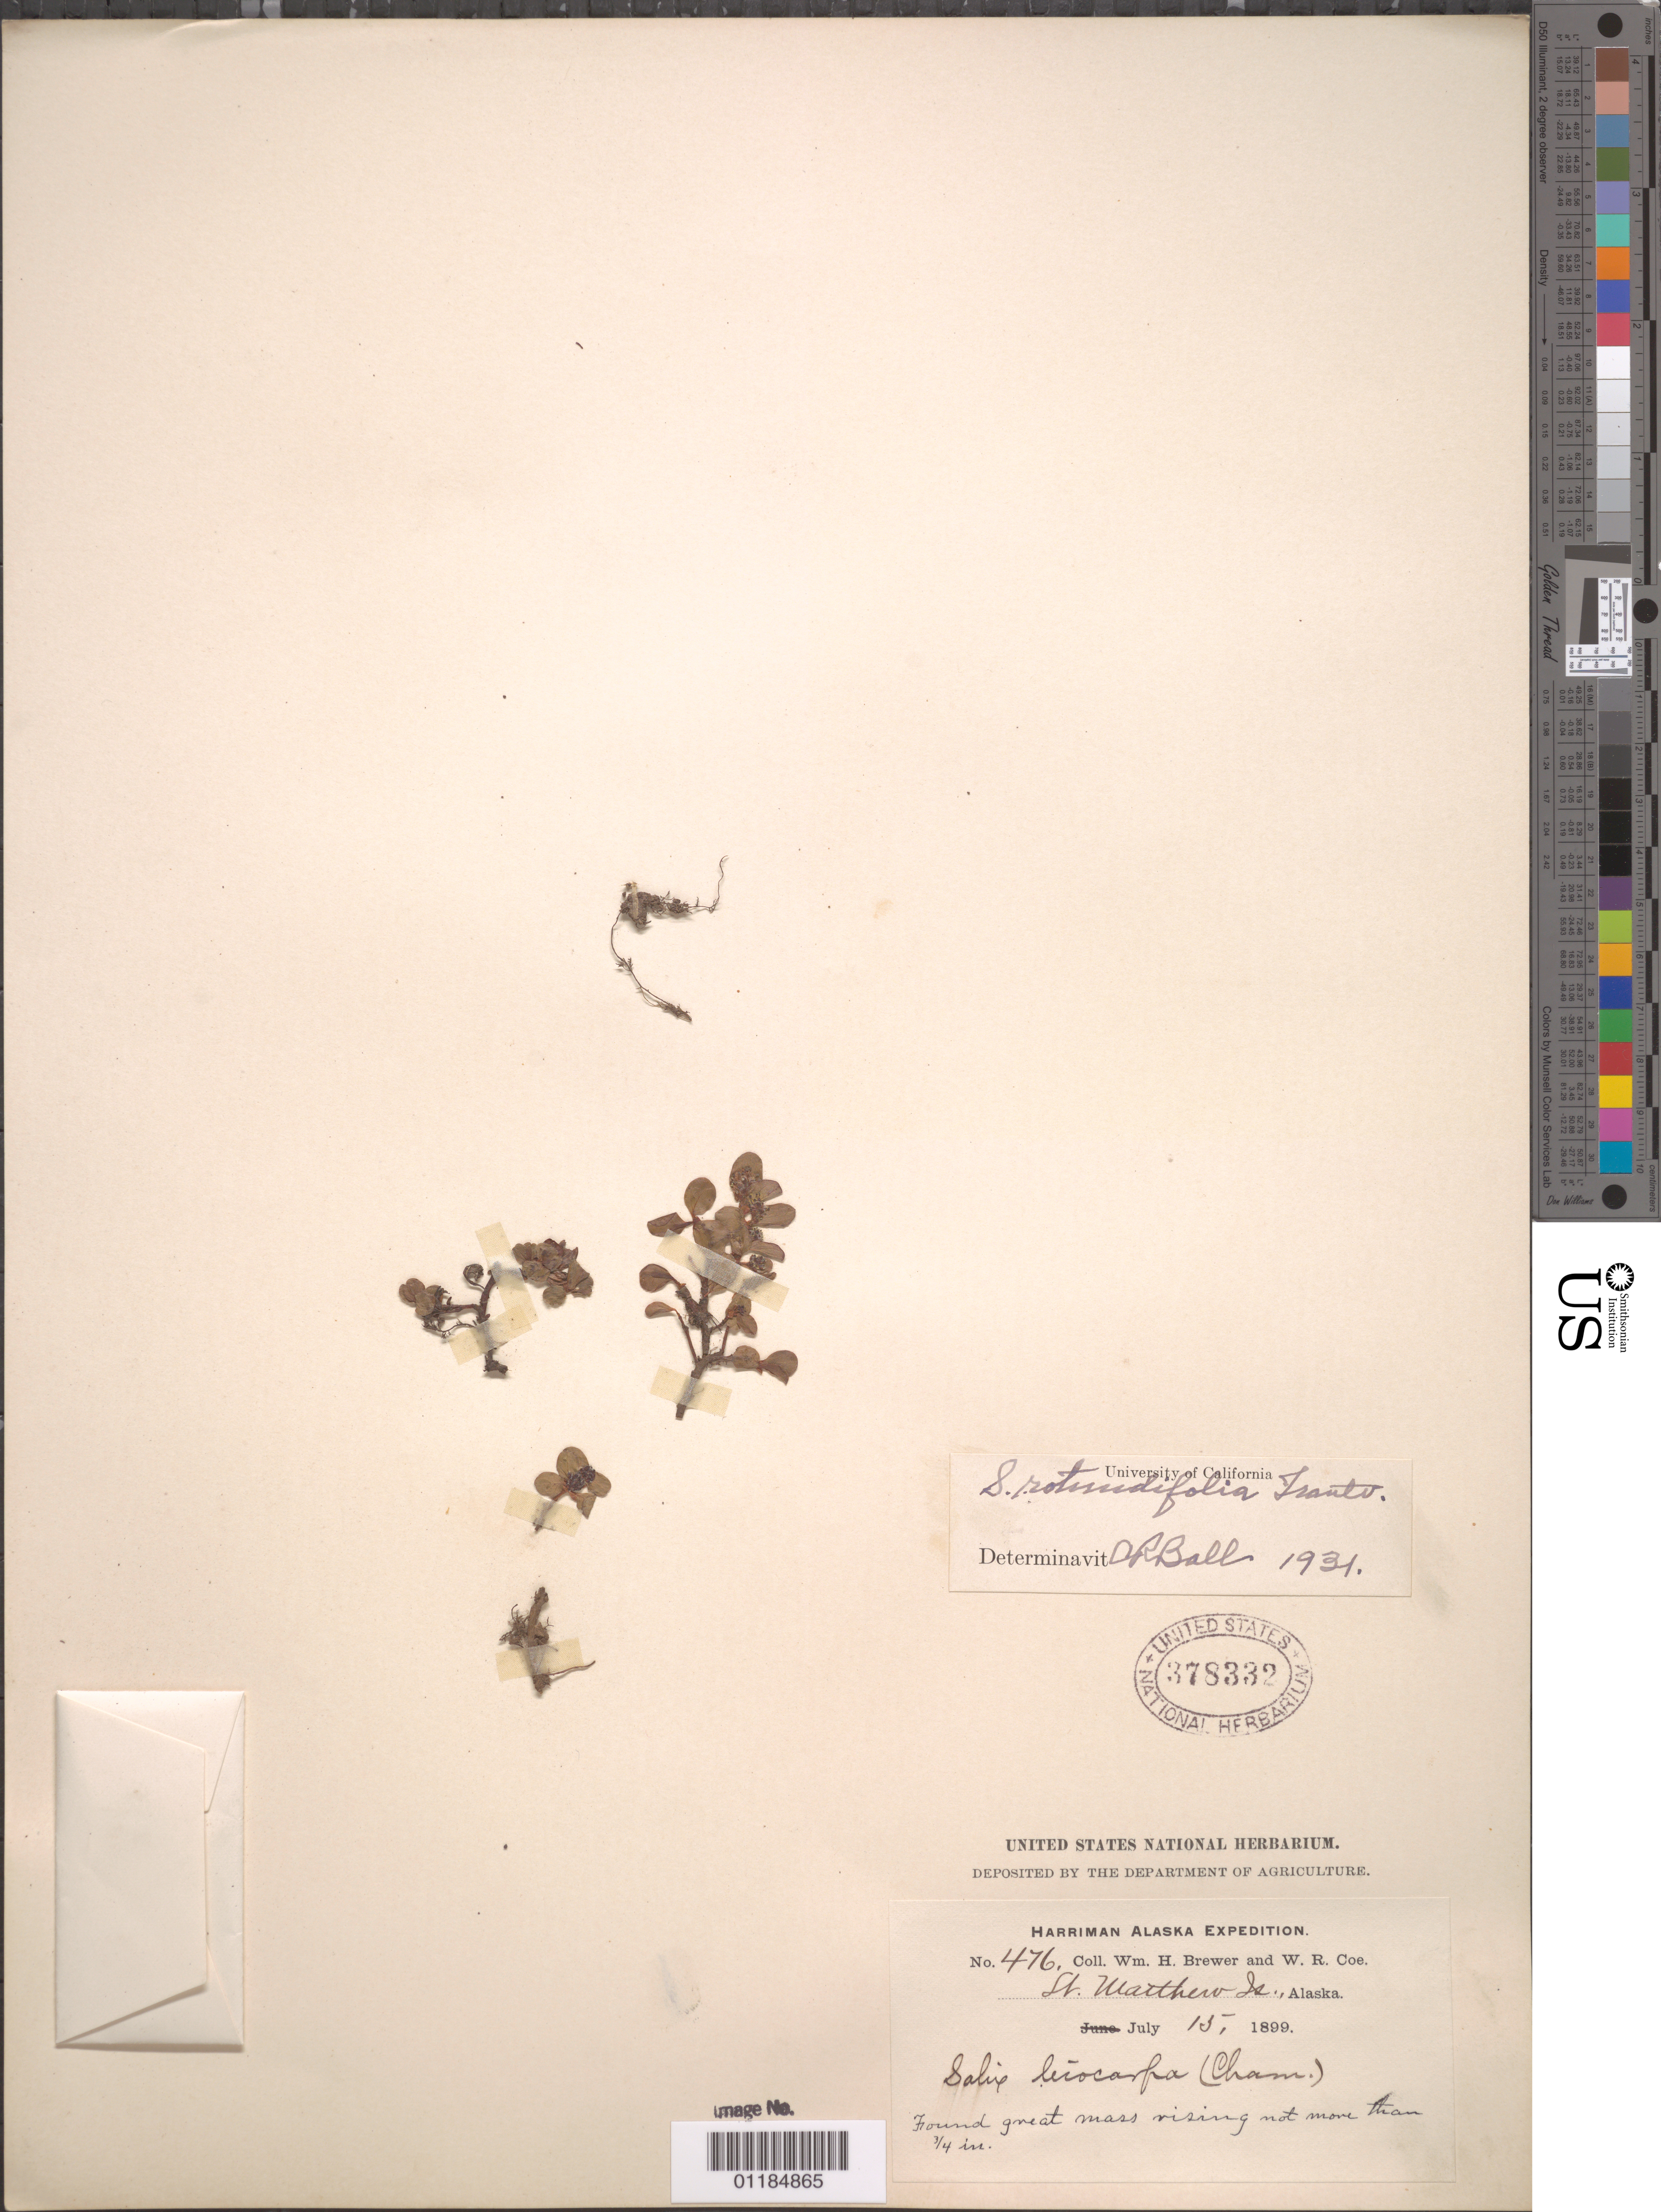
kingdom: Plantae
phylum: Tracheophyta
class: Magnoliopsida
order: Malpighiales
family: Salicaceae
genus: Salix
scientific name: Salix rotundifolia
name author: Trautv.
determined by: Ball, C. R.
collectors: W. H. Brewer & W. Coe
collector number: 476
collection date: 1899-07-15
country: United States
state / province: Alaska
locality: St. Matthew Island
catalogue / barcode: US 378332